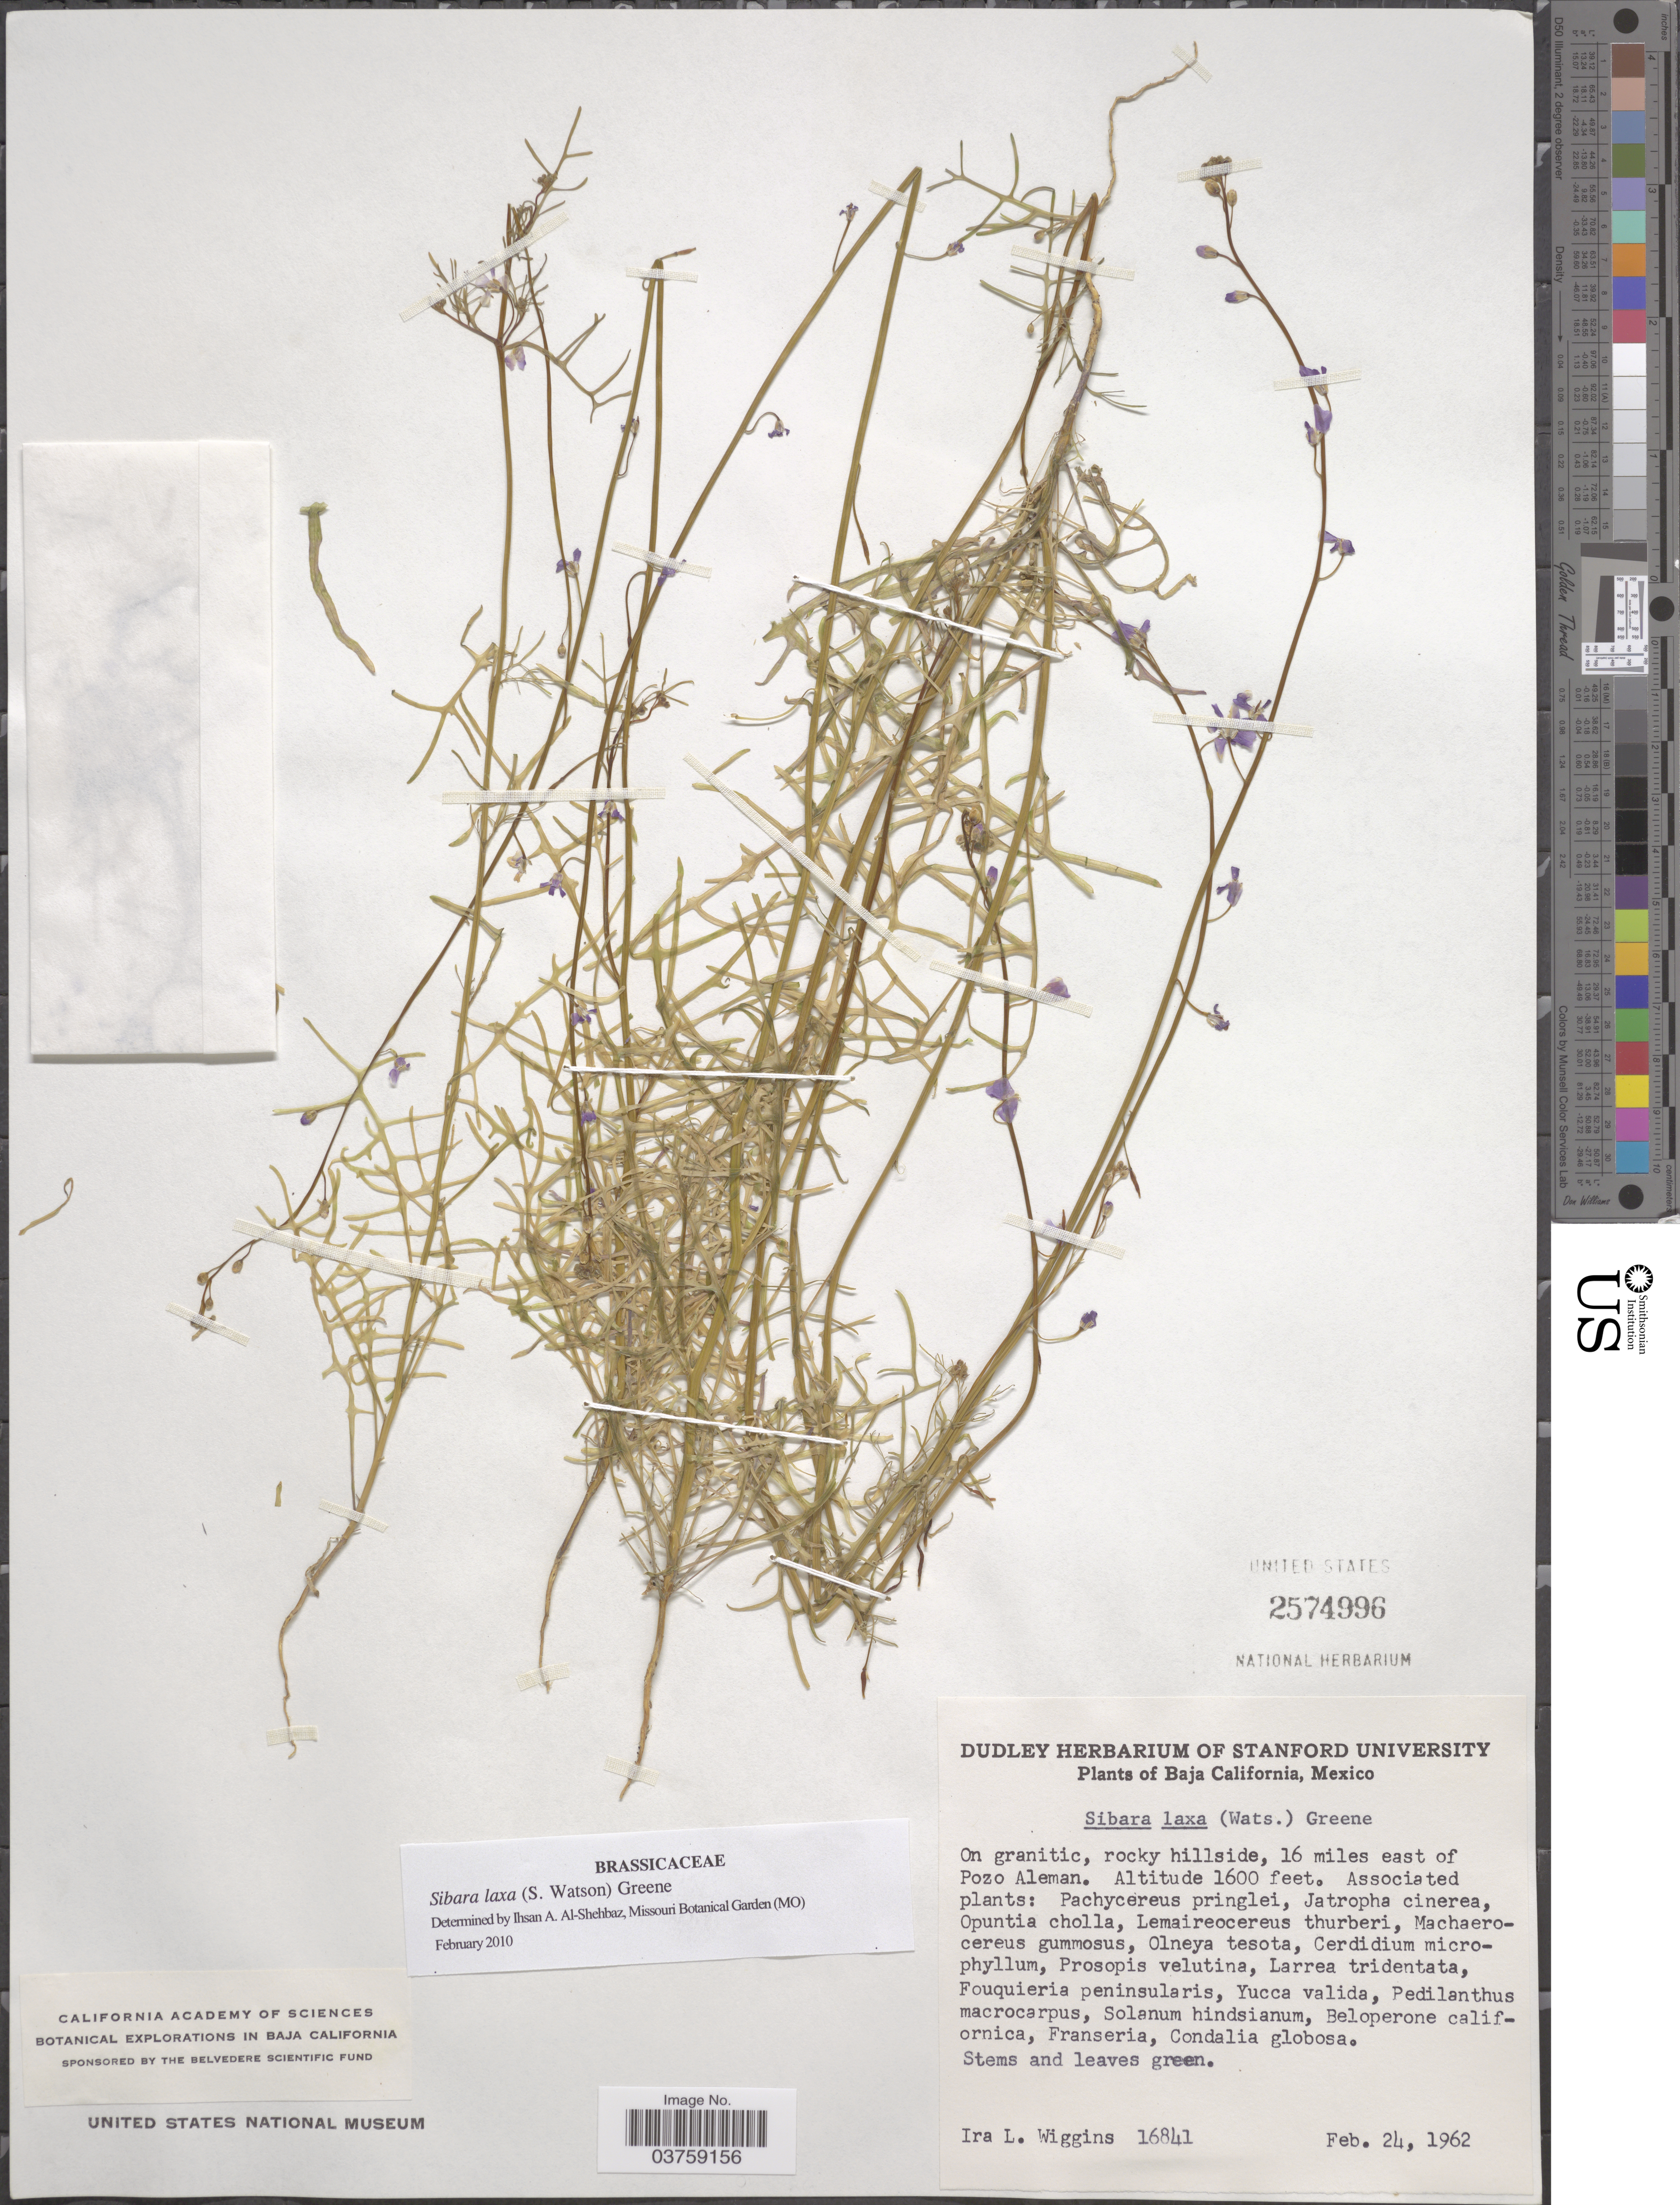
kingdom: Plantae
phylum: Tracheophyta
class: Magnoliopsida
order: Brassicales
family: Brassicaceae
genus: Sibara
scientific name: Sibara laxa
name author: (S. Watson) Greene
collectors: I. L. Wiggins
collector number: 16841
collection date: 1962-02-24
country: Mexico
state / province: Baja California Norte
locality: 16 miles east of Pozo Aleman.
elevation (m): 488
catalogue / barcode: US 2574996